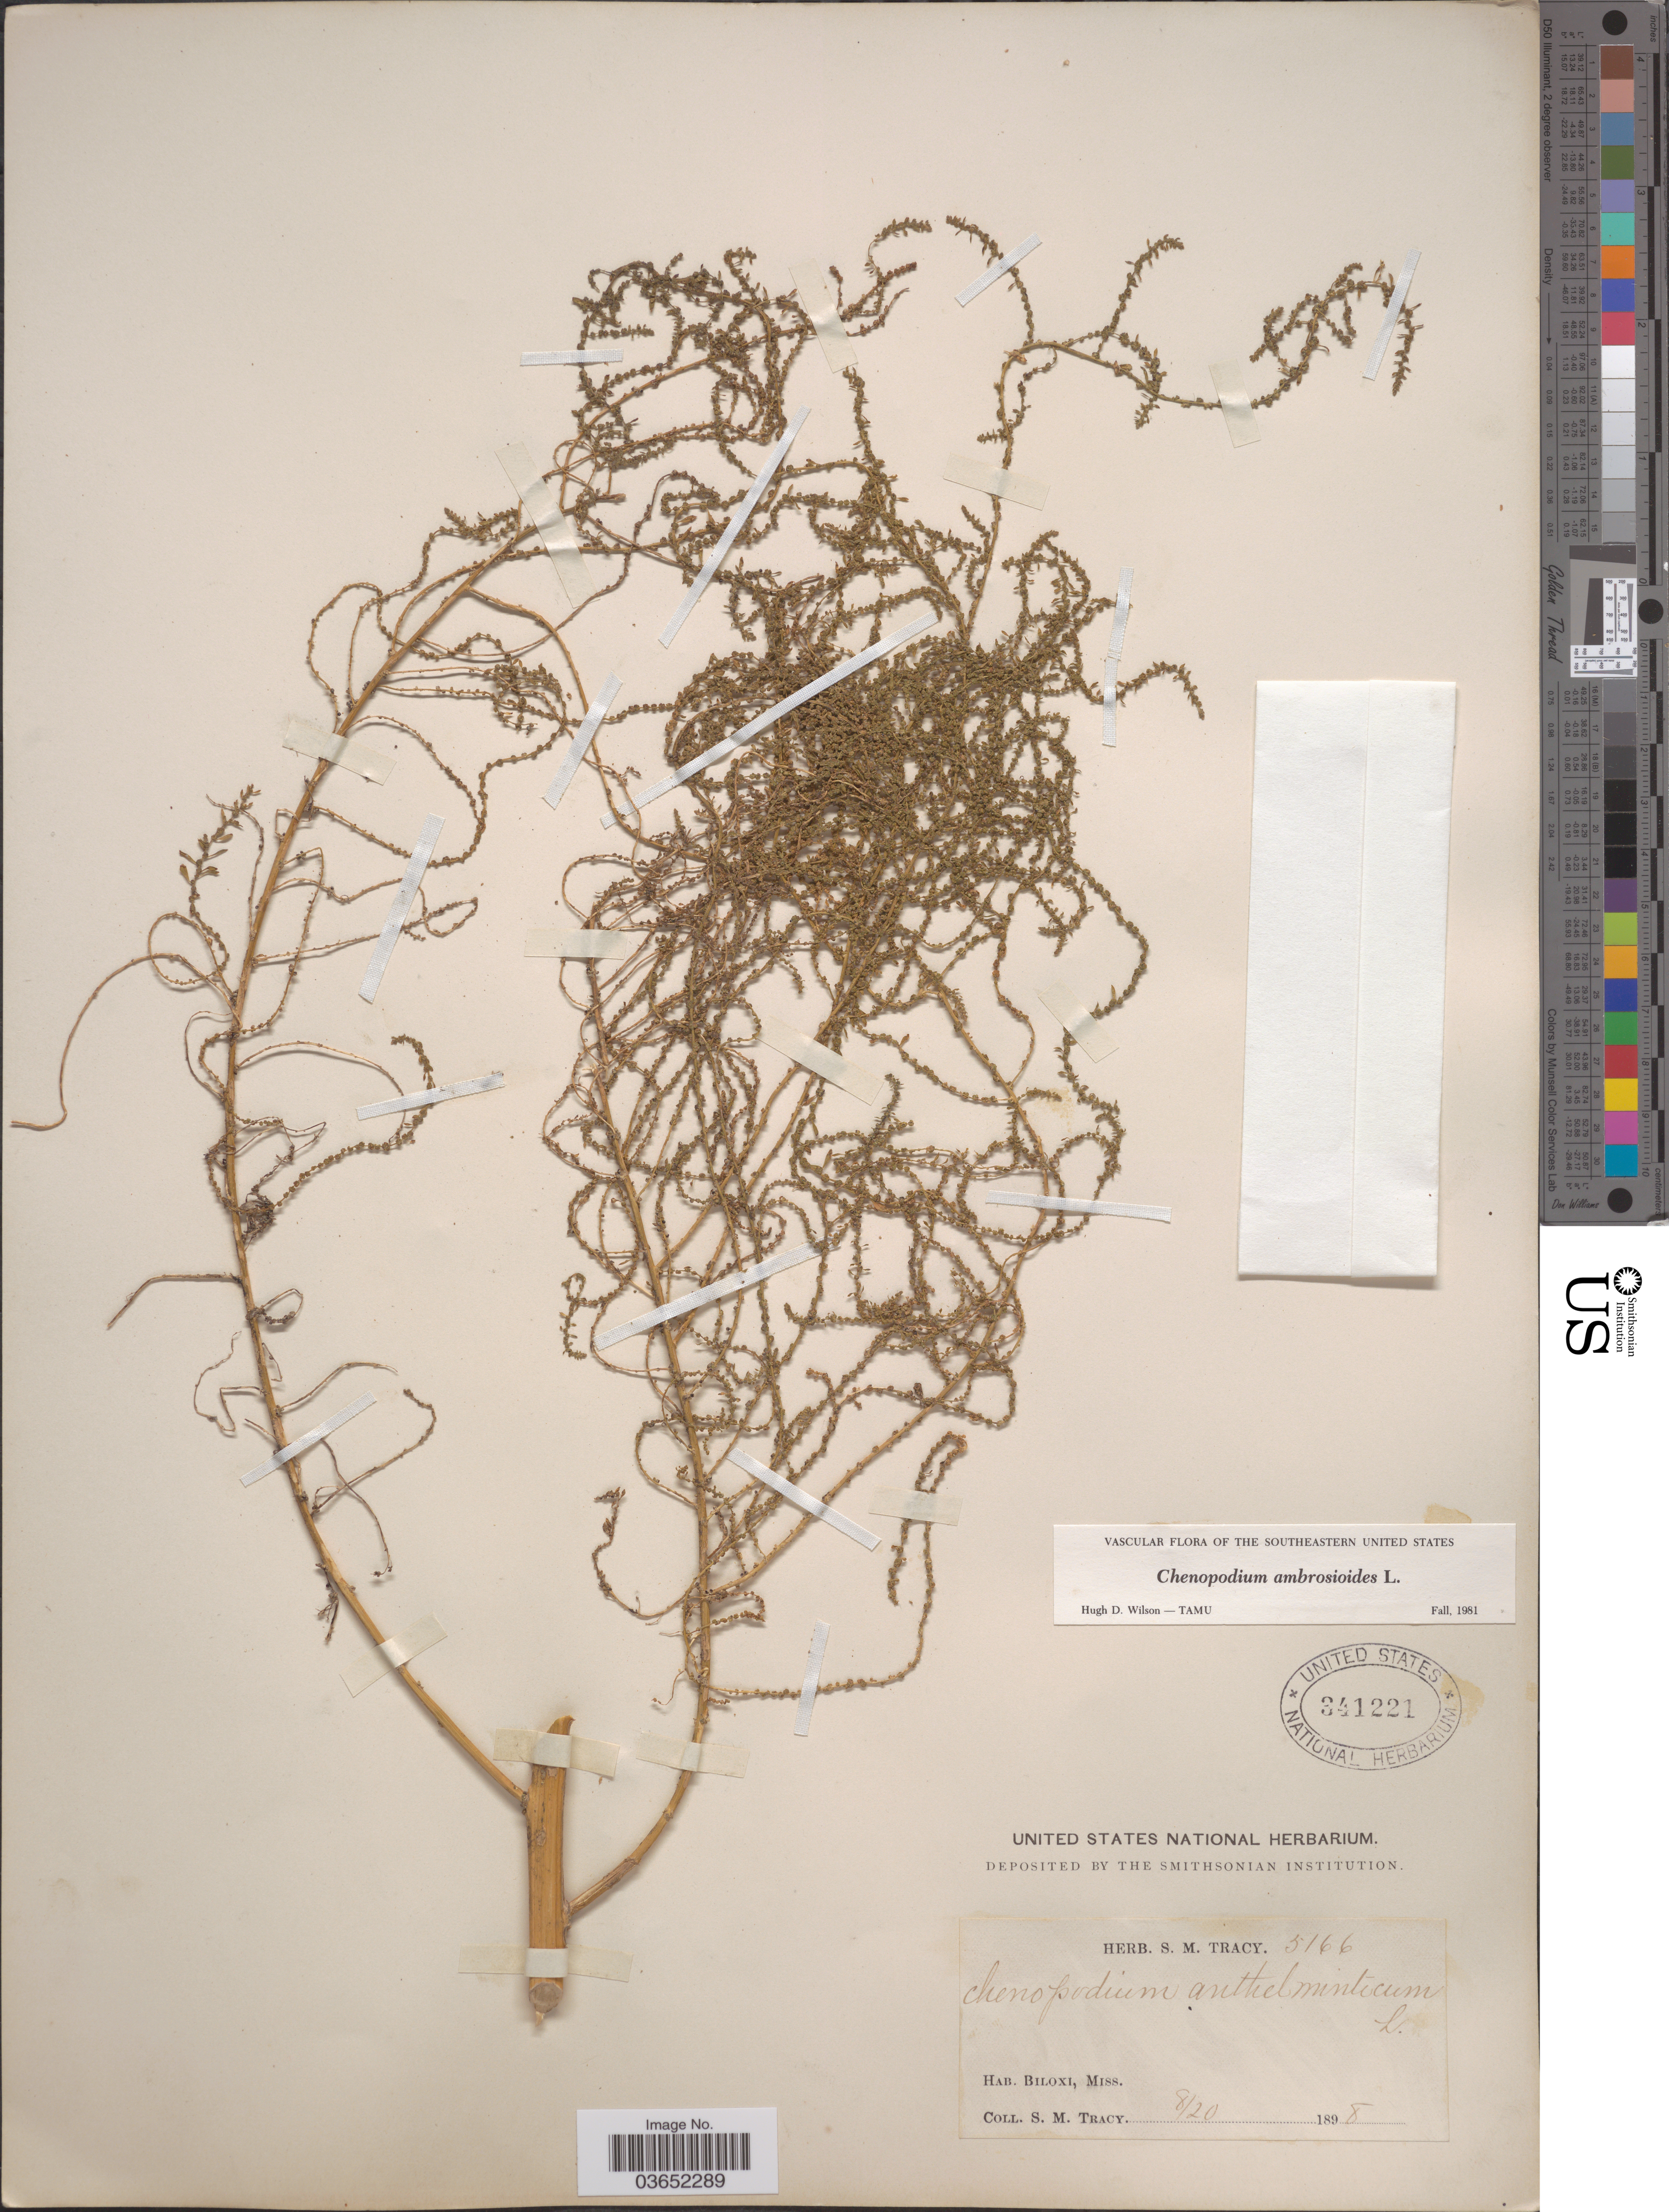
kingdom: Plantae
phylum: Tracheophyta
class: Magnoliopsida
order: Caryophyllales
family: Amaranthaceae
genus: Chenopodium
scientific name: Chenopodium ambrosioides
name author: L.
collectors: S. M. Tracy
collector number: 5166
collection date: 1898-08-20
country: United States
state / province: Mississippi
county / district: Harrison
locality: Biloxi.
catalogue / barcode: US 341221